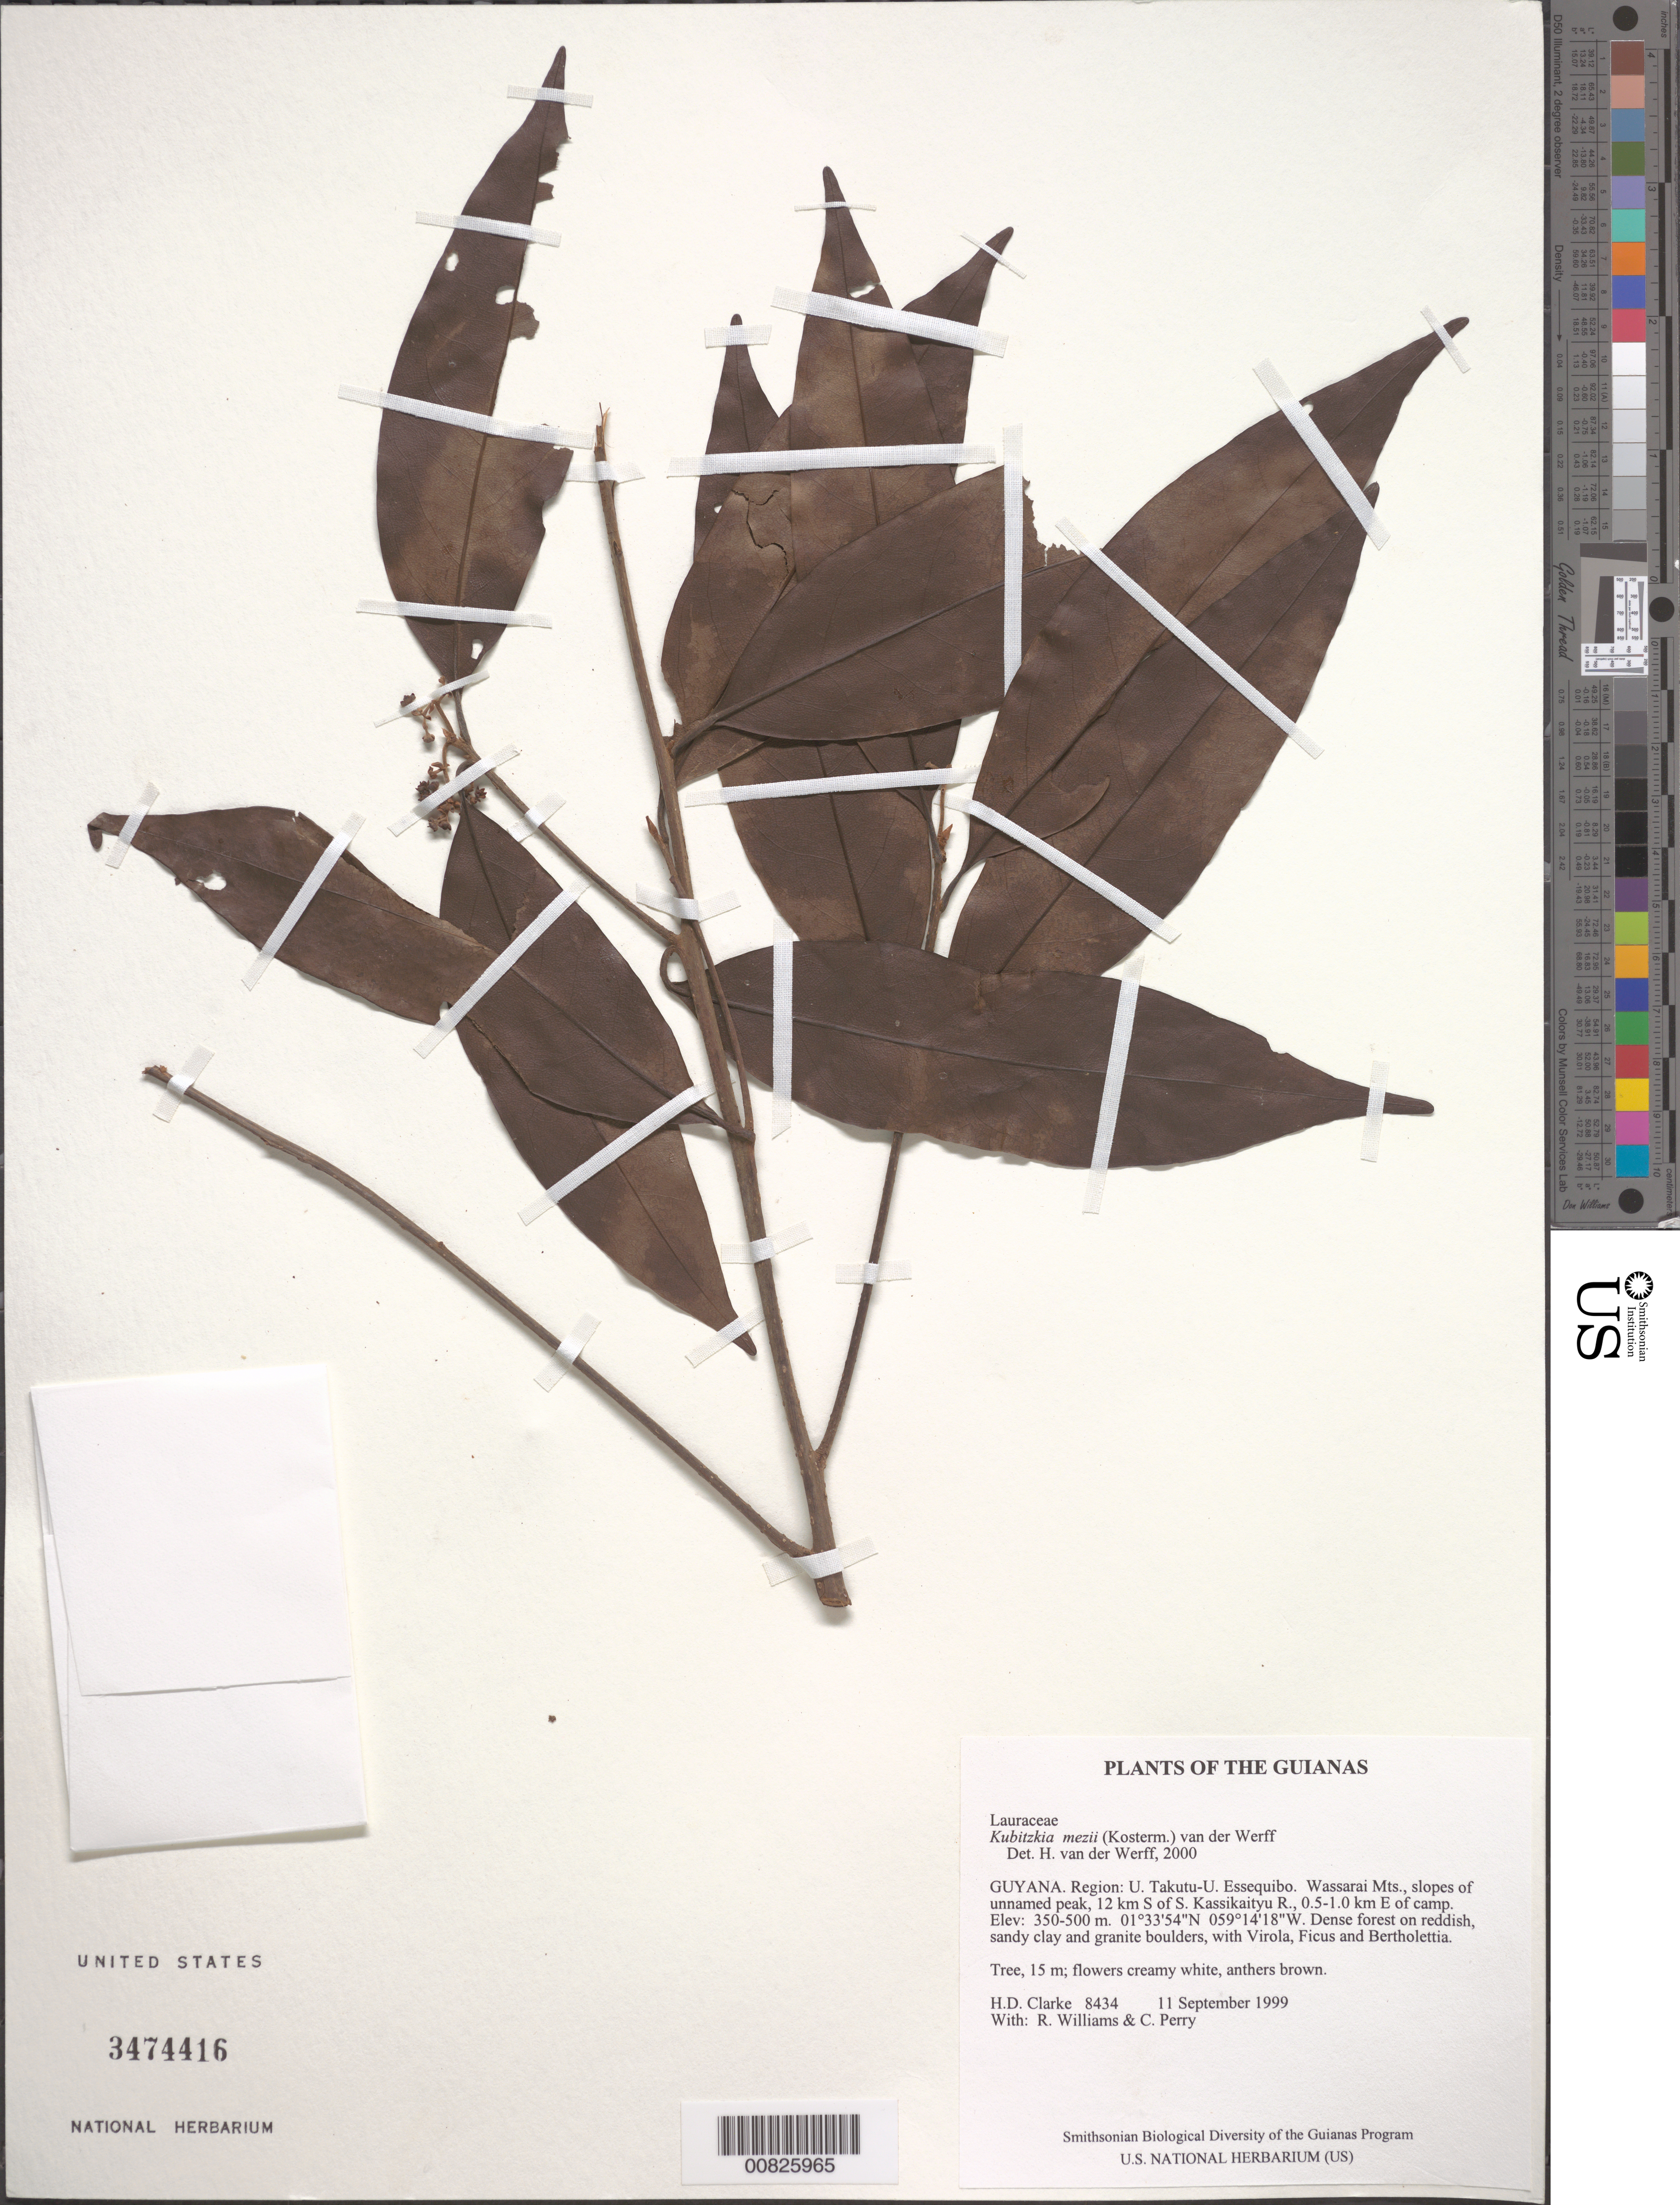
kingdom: Plantae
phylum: Tracheophyta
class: Magnoliopsida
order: Laurales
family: Lauraceae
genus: Kubitzkia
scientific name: Kubitzkia macrantha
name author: (Kosterm.) van der Werff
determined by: van der Werff, H., (MO), Missouri Botanical Garden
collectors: H. D. Clarke, R. Williams & C. Perry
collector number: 8434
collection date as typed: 11 September 1999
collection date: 1999-09-11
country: Guyana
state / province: U. Takutu-U. Essequibo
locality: Wassarai Mts., slopes of unnamed peak, 12 km S of S. Kassikaityu R., 0.5-1.0 km E of camp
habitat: Dense forest on reddish, sandy clay and granite boulders, with Virola, Ficus and Bertholettia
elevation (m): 350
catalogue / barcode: US 3474416